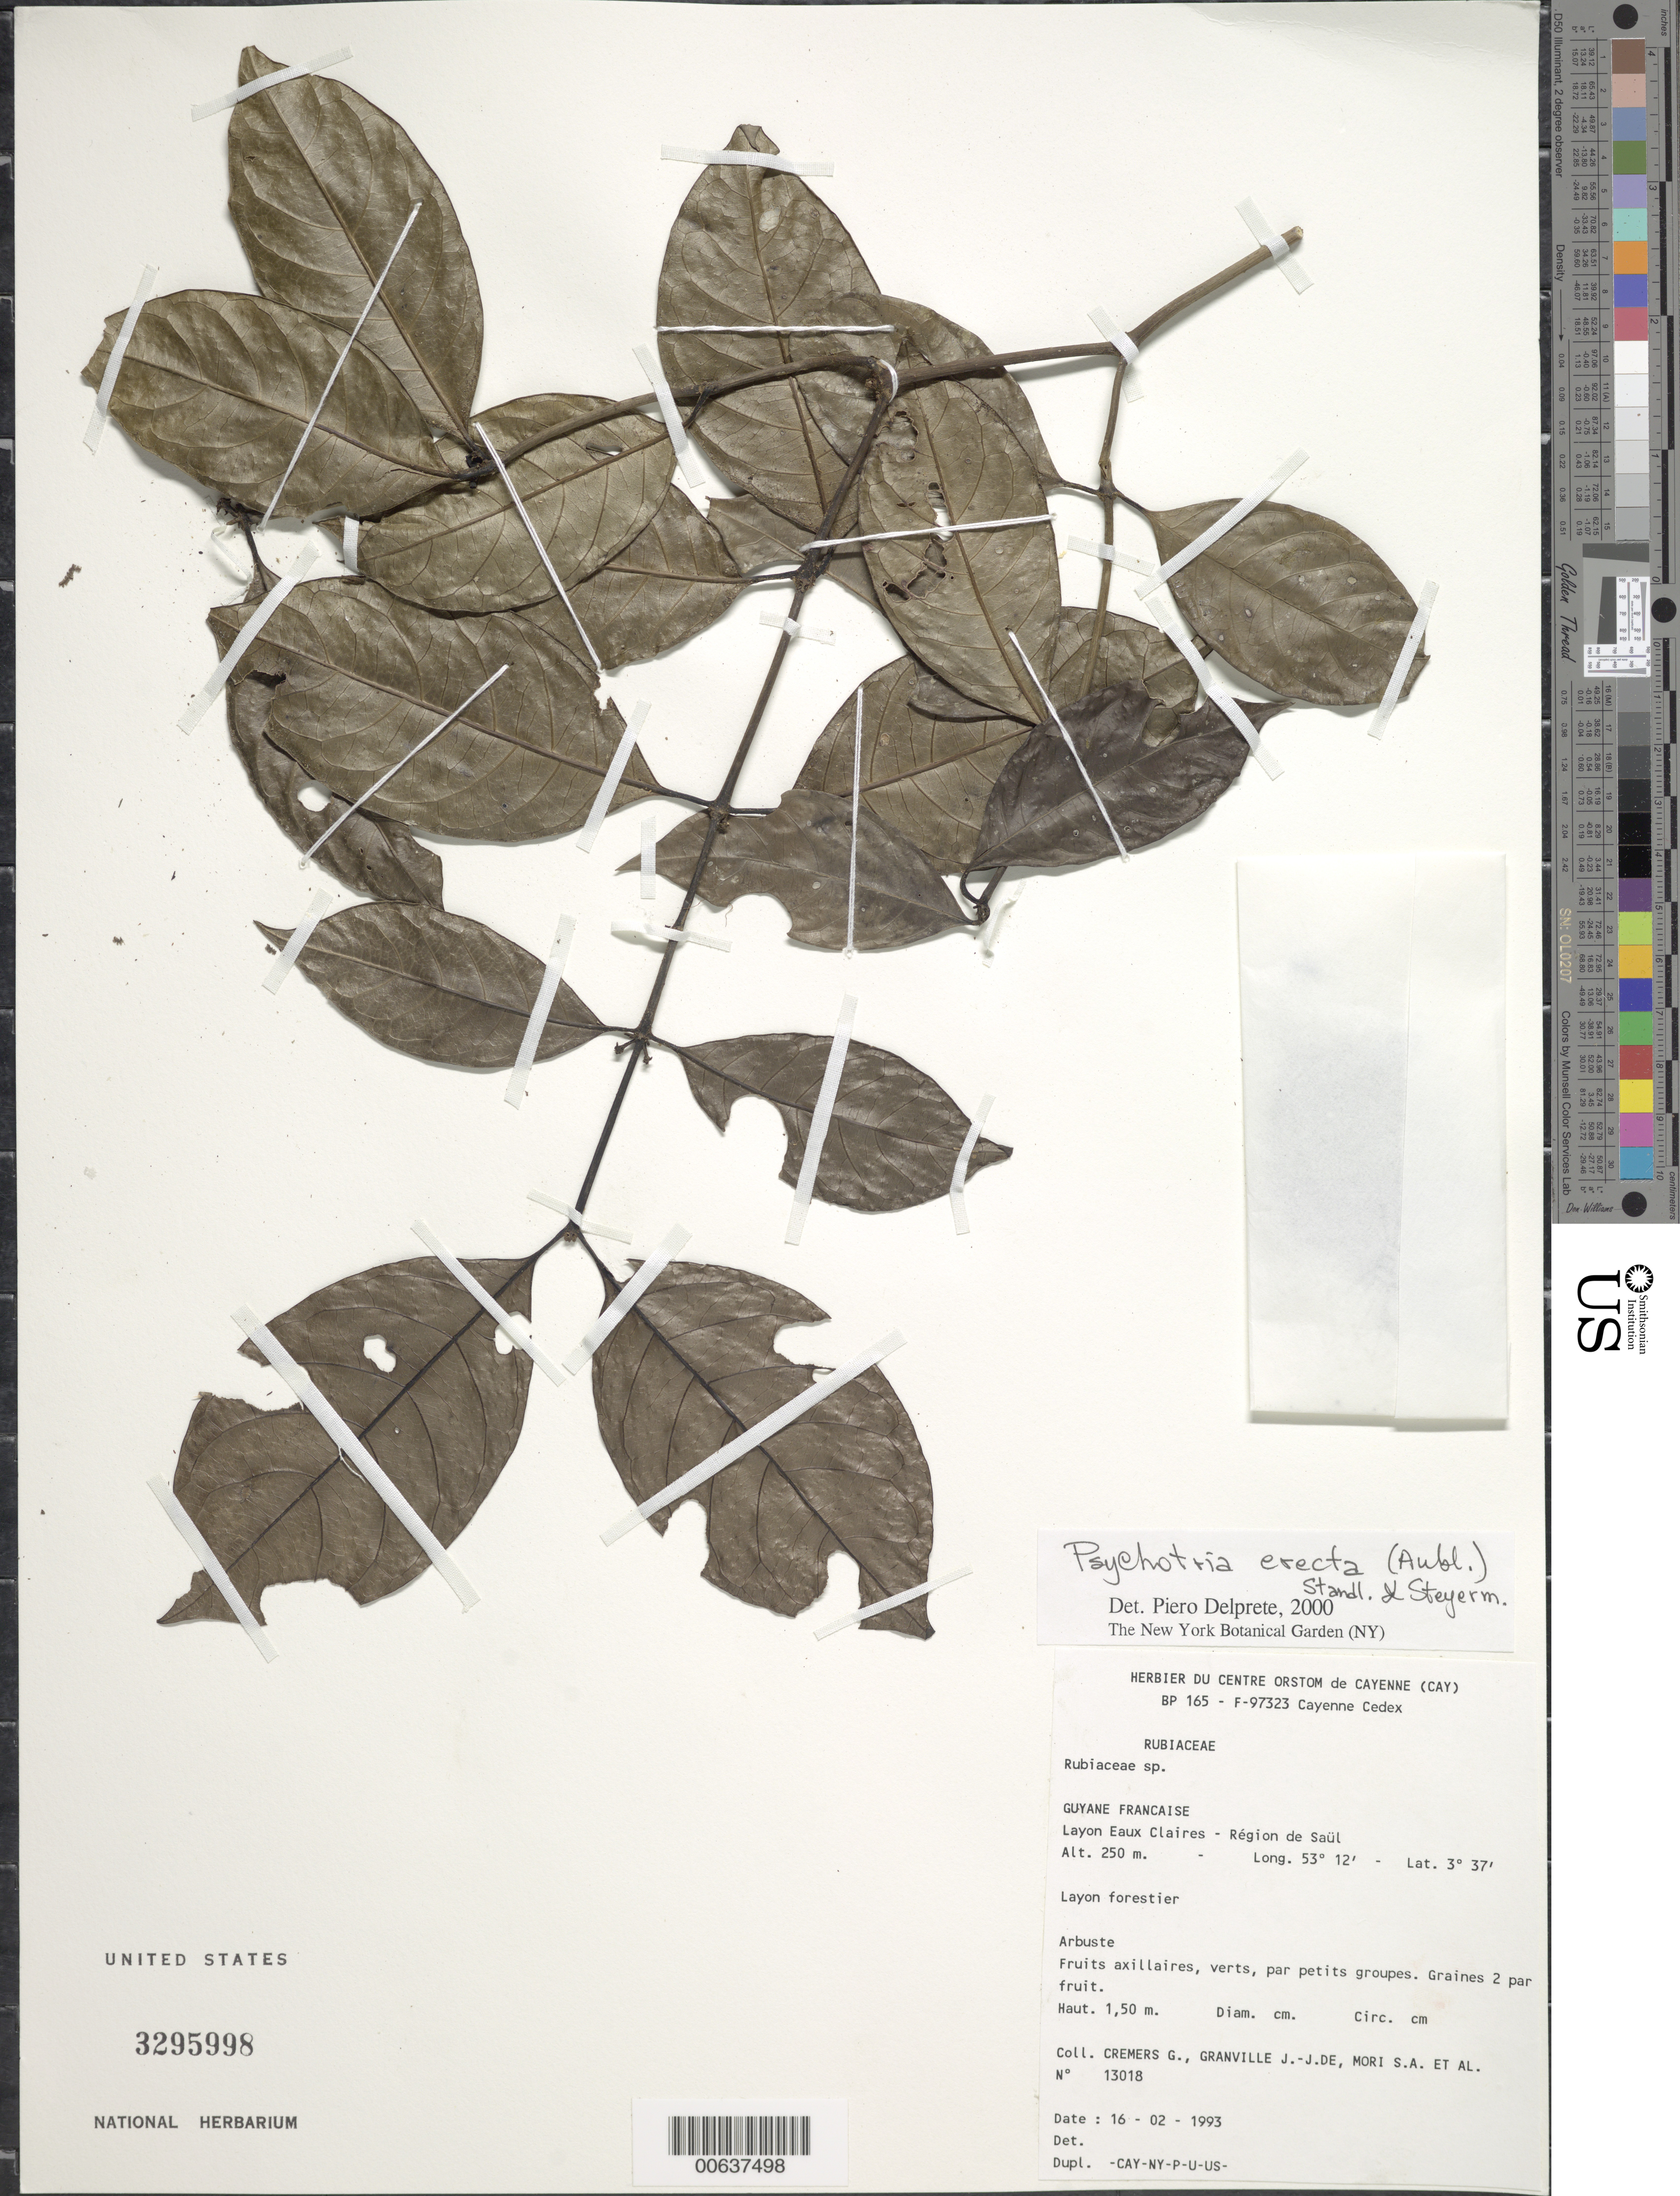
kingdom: Plantae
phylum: Tracheophyta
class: Magnoliopsida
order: Gentianales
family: Rubiaceae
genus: Psychotria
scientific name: Psychotria erecta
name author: (Aubl.) Standl. & Steyerm.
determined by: Delprete, P. G., Herb. de Guyane Cay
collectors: G. Cremers et al.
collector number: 13018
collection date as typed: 16-Feb-93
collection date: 1993-02-16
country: French Guiana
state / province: Saint-Laurent-du-Maroni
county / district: Saül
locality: Layon Eaux Claires - région de Saül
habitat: layon forestier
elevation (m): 250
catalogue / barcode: US 3295998